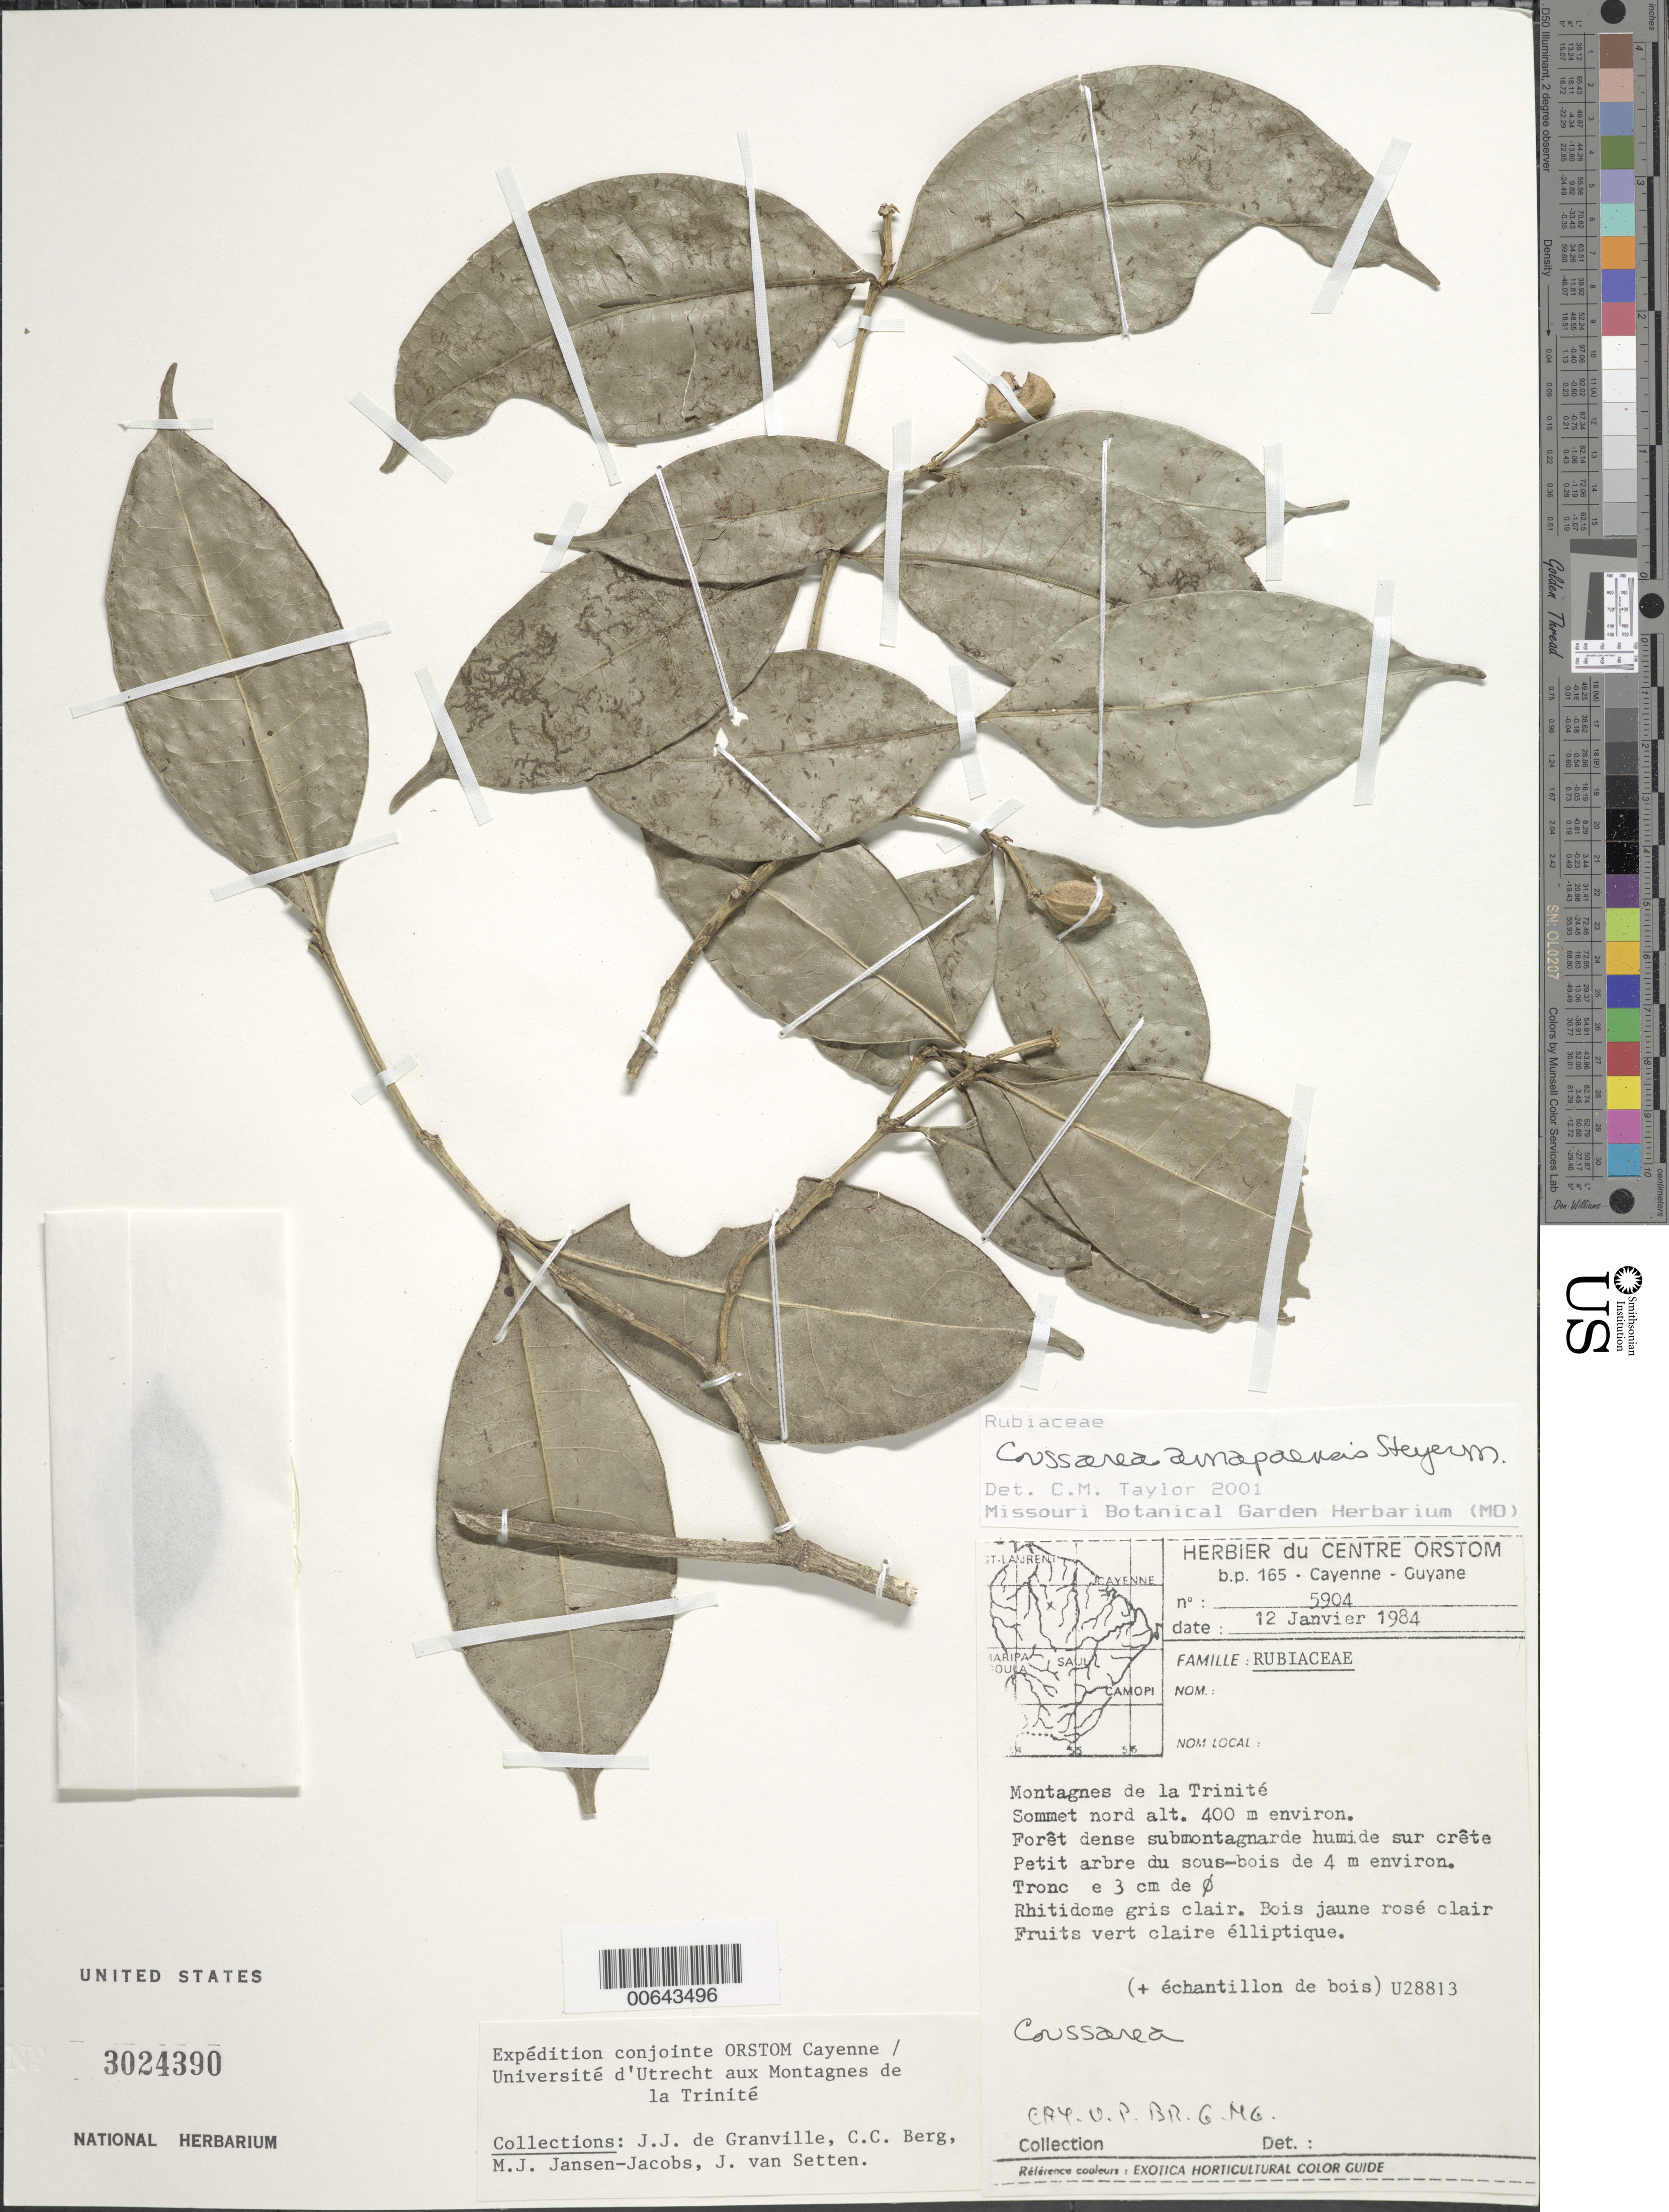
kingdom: Plantae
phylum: Tracheophyta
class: Magnoliopsida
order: Gentianales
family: Rubiaceae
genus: Coussarea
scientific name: Coussarea amapaensis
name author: Steyerm.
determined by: Taylor, Charlotte M.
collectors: J.-J. de Granville, C. C. Berg, M. J. Jansen-Jacobs & J. van Setten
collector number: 5904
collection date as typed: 12-Jan-84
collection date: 1984-01-12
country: French Guiana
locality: Montagnes de la Trinité, sommet Nord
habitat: Forêt dense submontagnarde humide sur crête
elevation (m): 400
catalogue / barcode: US 3024390